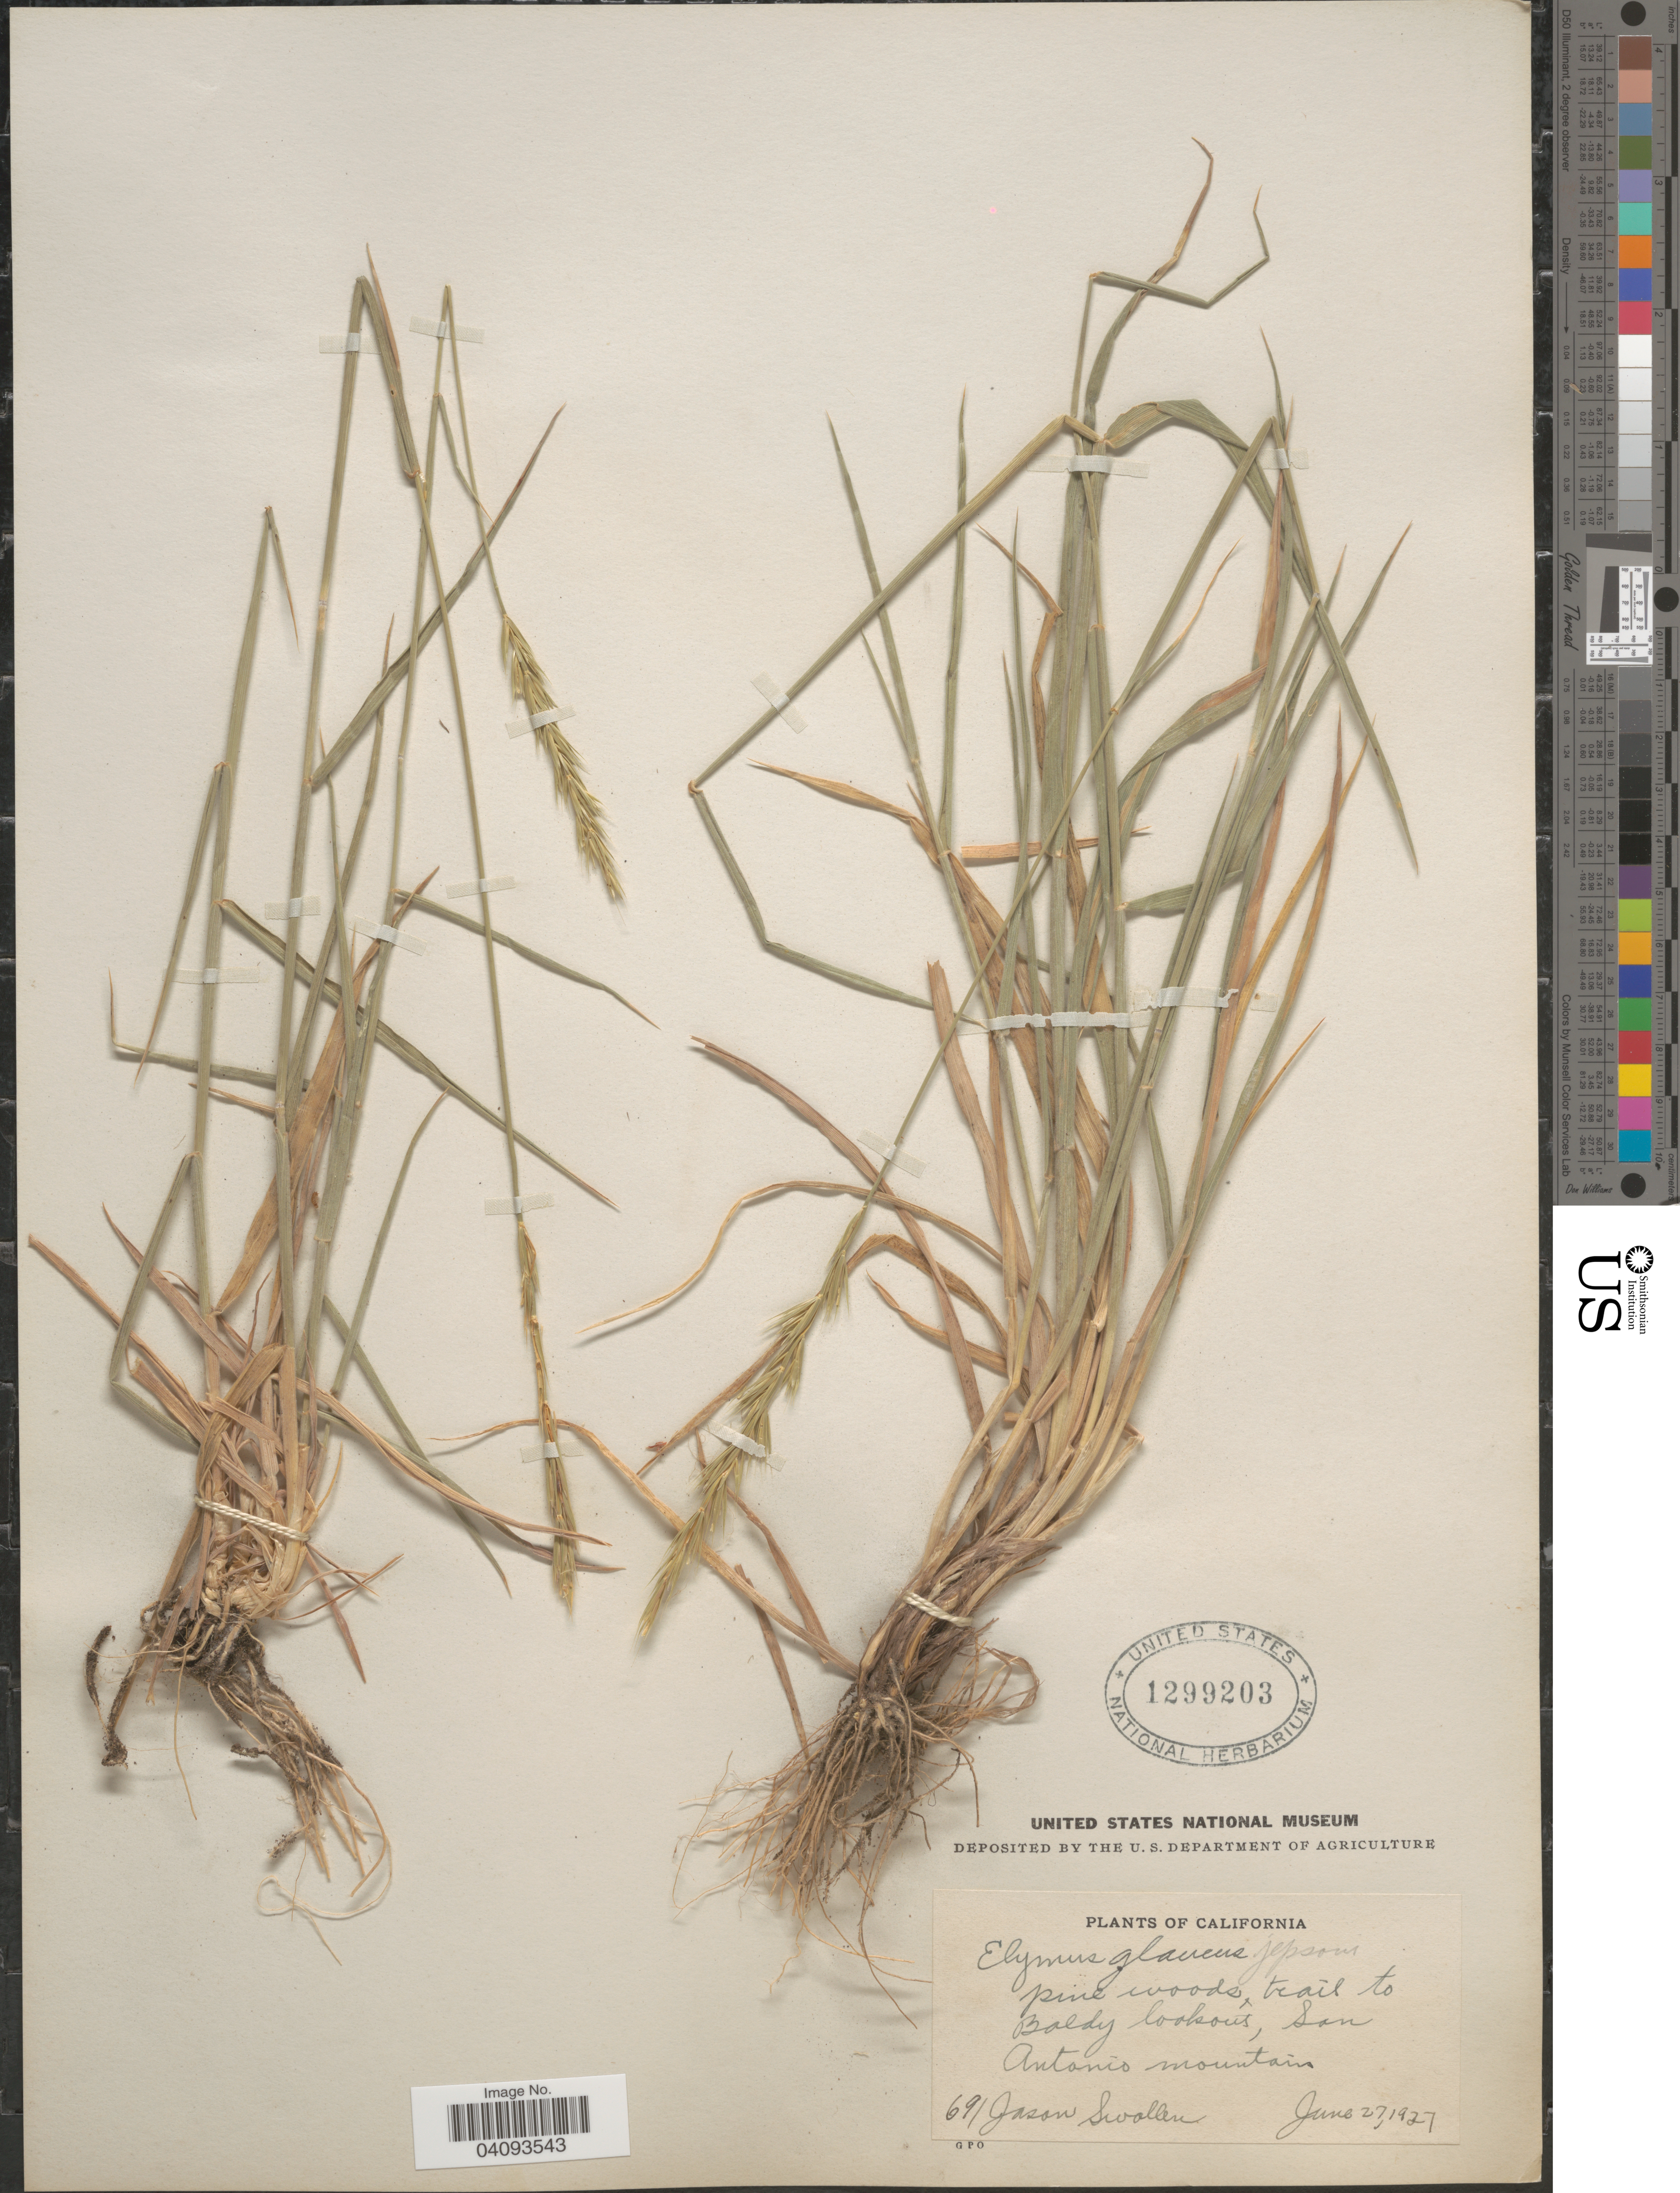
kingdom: Plantae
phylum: Tracheophyta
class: Liliopsida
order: Poales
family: Poaceae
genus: Elymus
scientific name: Elymus glaucus subsp. jepsonii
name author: (Burtt Davy) Gould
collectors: J. R. Swallen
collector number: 691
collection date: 1927-06-27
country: United States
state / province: California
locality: Pine woods, trail to Baldy lookout, San Antonio mountain.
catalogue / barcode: US 1299203